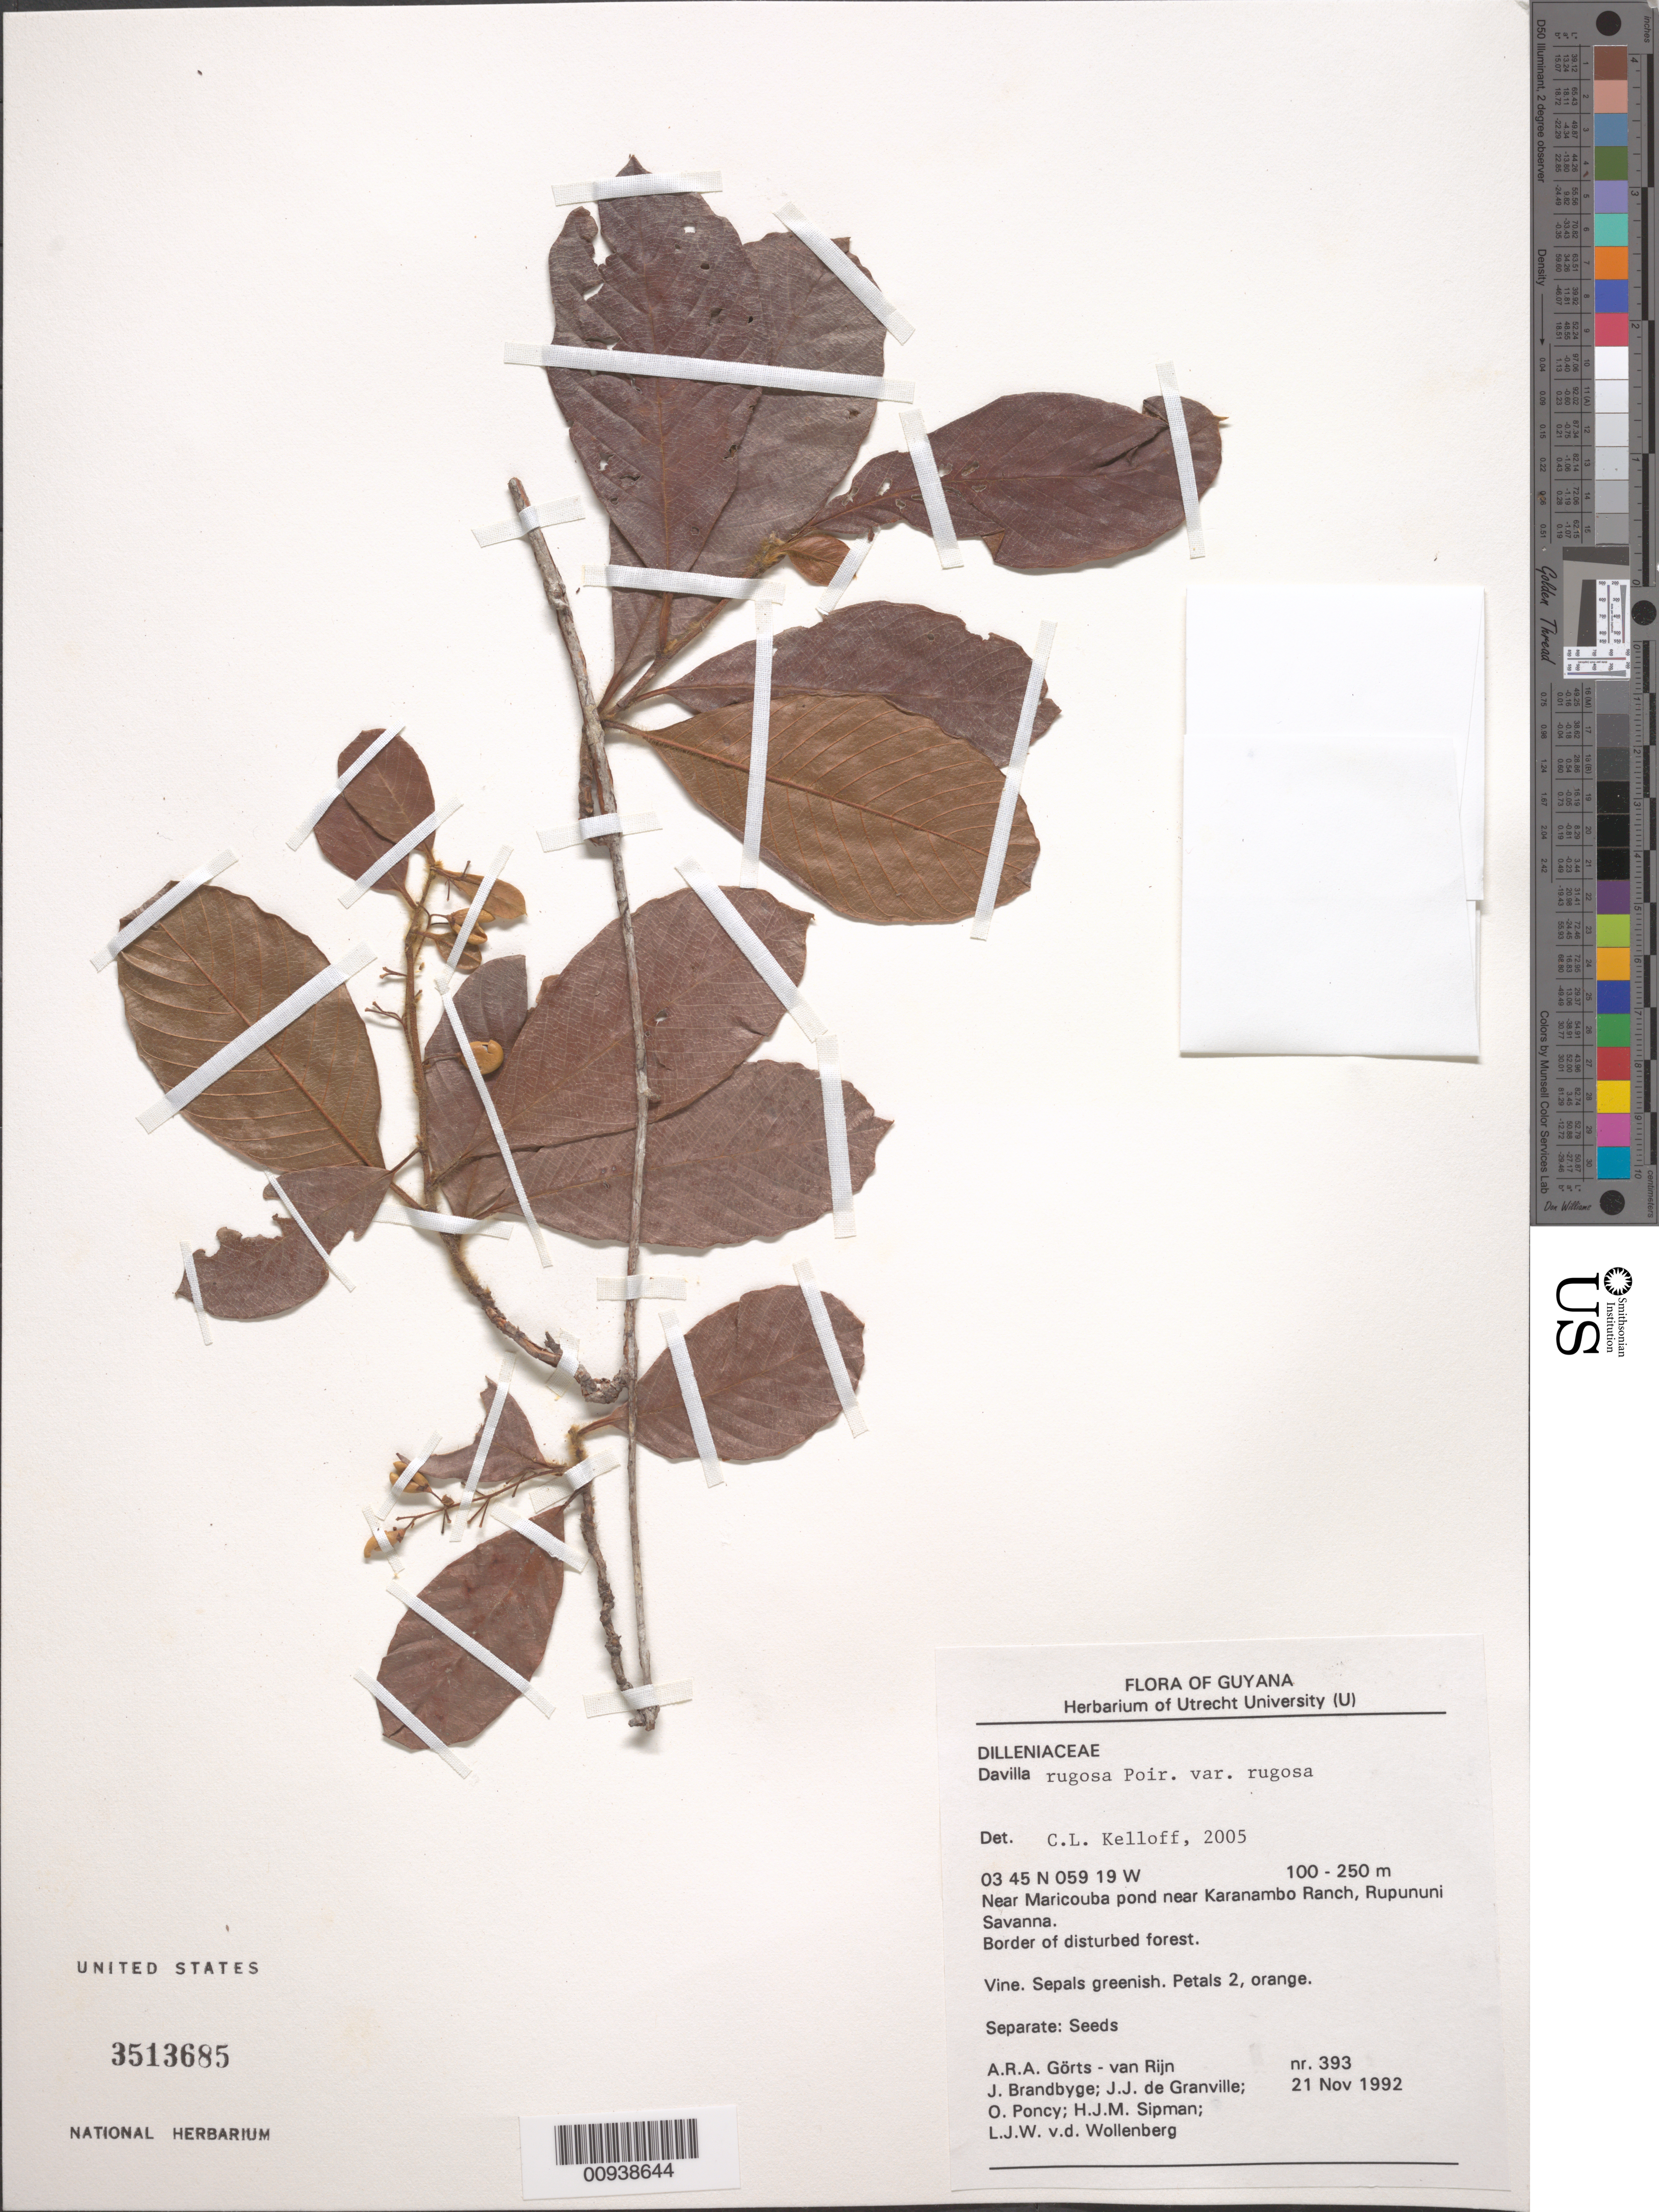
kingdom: Plantae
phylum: Tracheophyta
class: Magnoliopsida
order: Dilleniales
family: Dilleniaceae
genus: Davilla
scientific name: Davilla rugosa var. rugosa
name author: Poir.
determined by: Kelloff, Carol L., (US), Smithsonian Institution - National Museum of Natural History (UNITED STATES)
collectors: A. .R. A. Görts-van Rijn, J. Brandbyge, J.-J. de Granville, O. Poncy, H. J. M. Sipman & L. van der Wollenberg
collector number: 393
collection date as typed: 21-Nov-92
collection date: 1992-11-21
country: Guyana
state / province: U. Takutu-U. Essequibo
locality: Karanambo Ranch, near Maricouba pond, Rupununi Savanna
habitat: Savanna; border of disturbed forest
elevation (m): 100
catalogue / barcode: US 3513685